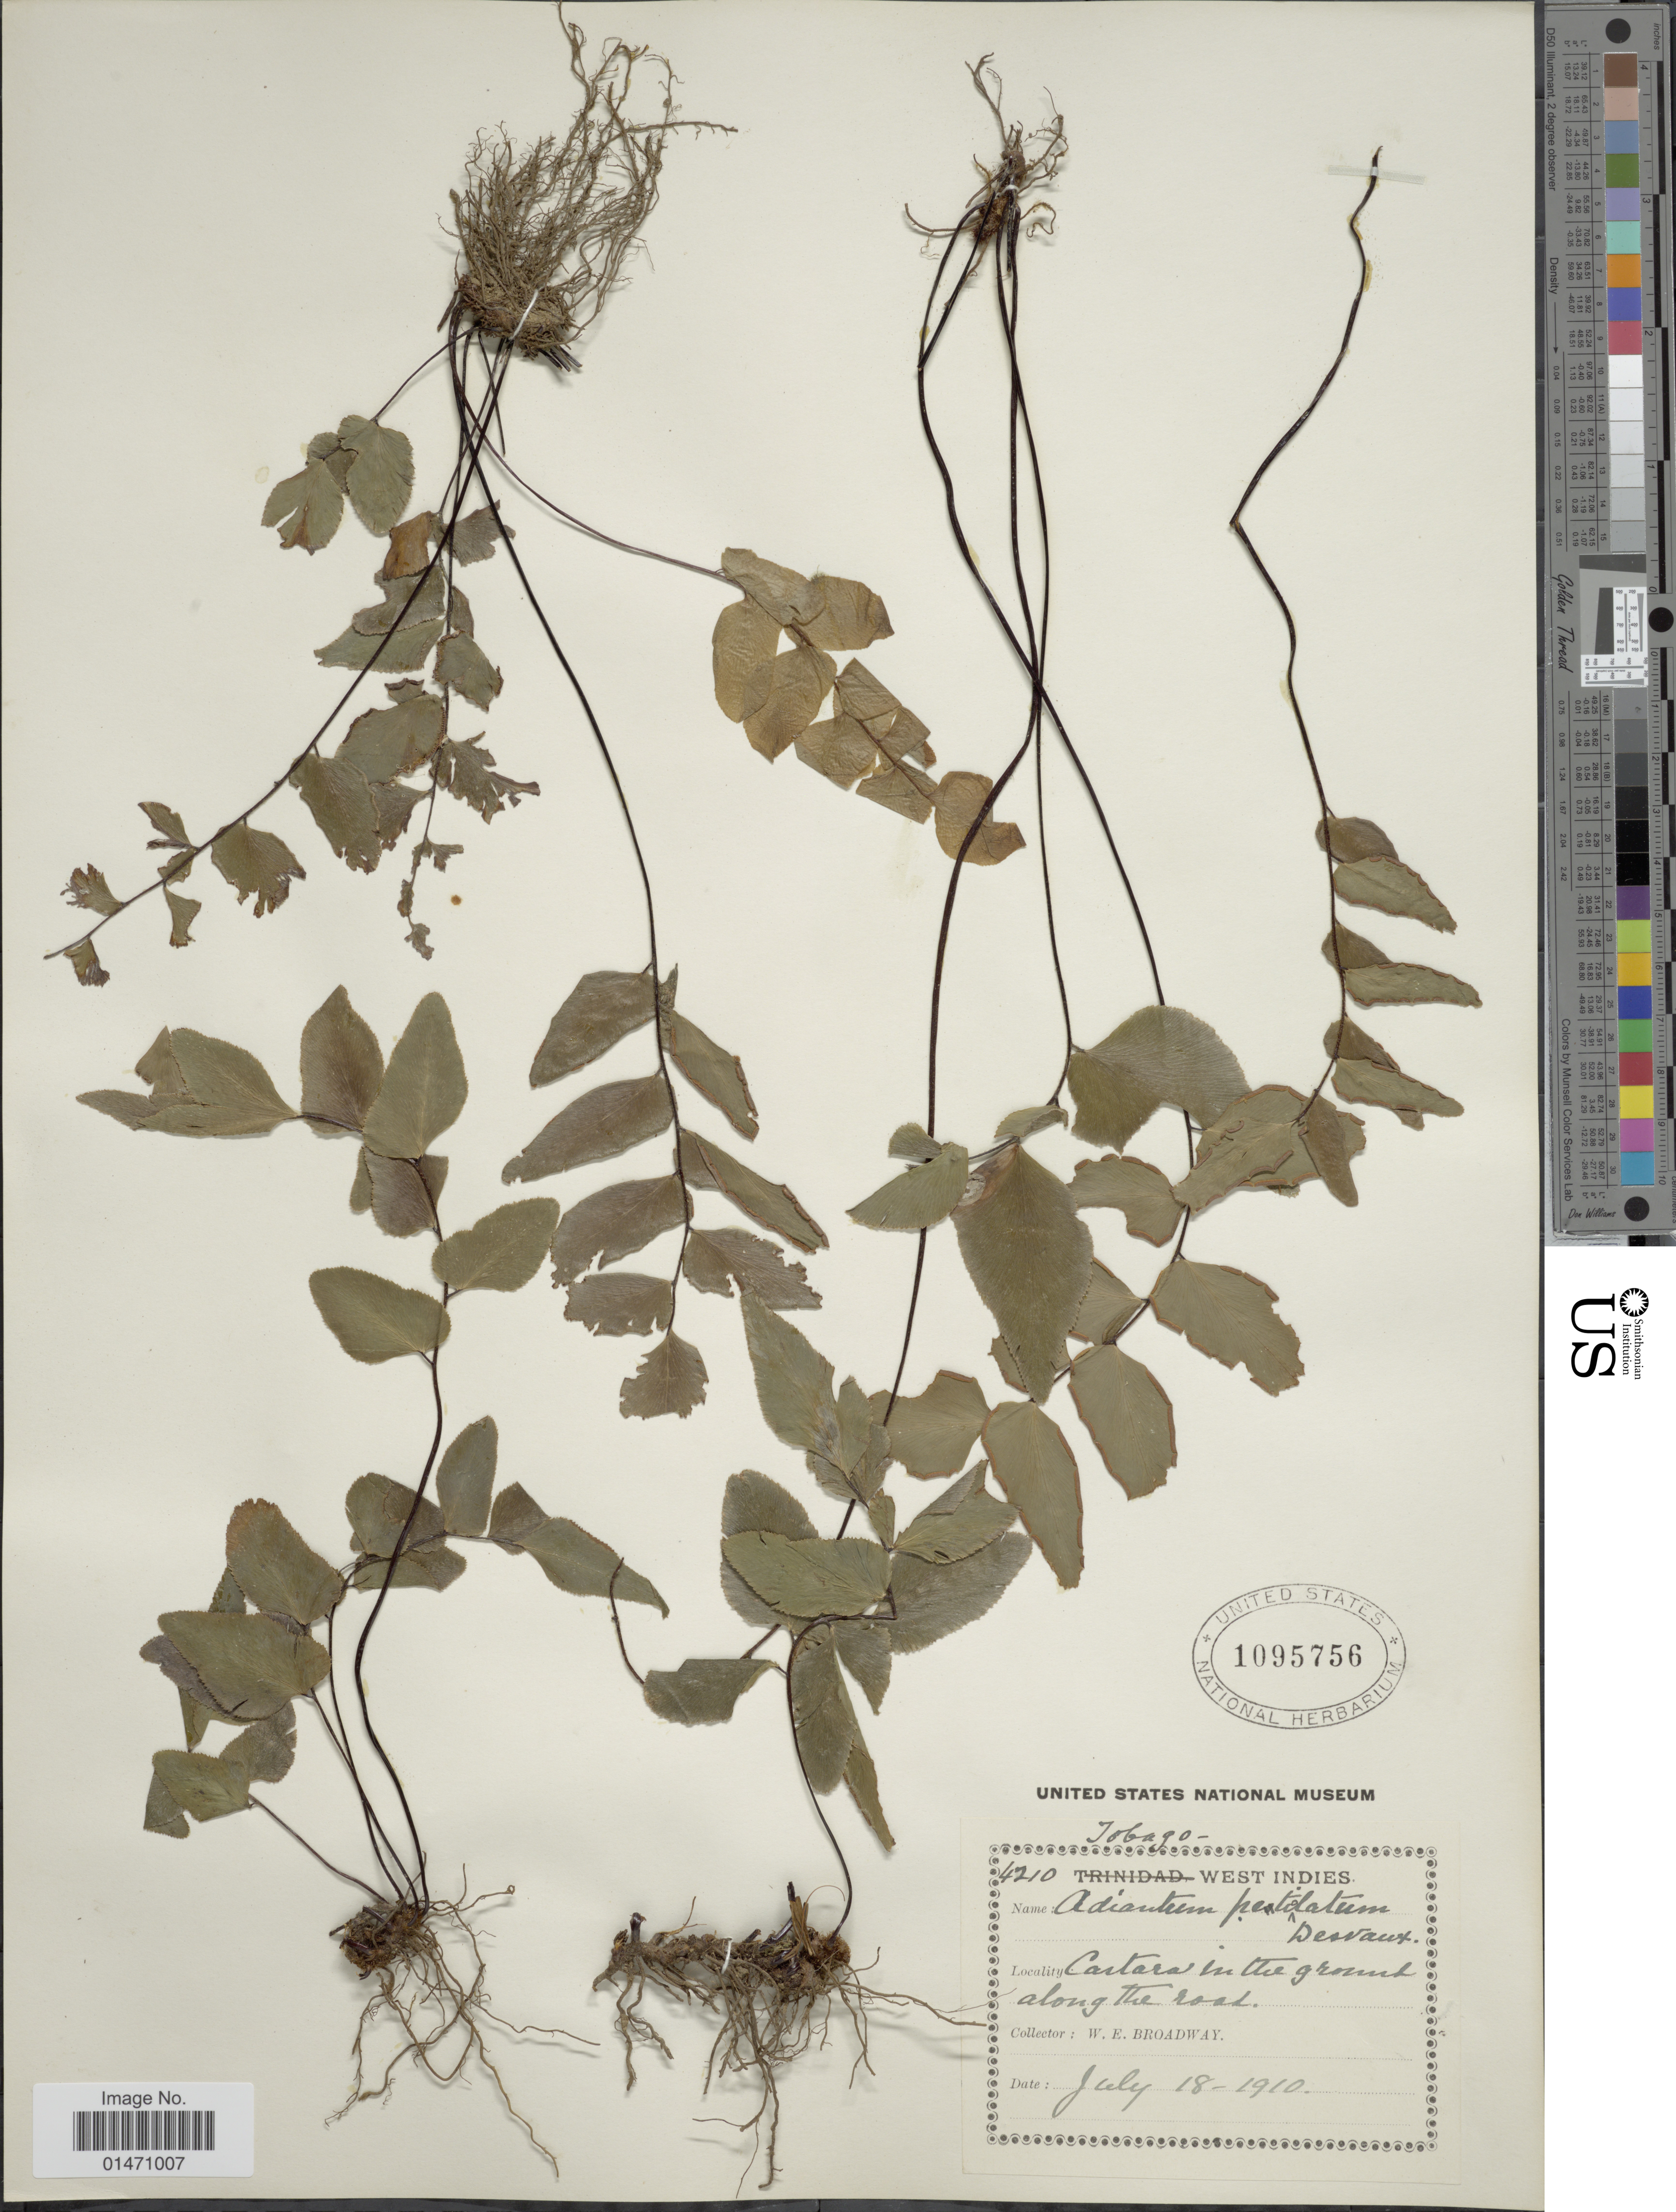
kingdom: Plantae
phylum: Tracheophyta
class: Polypodiopsida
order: Polypodiales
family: Pteridaceae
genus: Adiantum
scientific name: Adiantum petiolatum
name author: Desv.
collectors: W. E. Broadway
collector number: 4210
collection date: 1910-07-18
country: Trinidad and Tobago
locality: Tobago, West Indies. Cartara in the ground along the road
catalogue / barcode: US 1095756